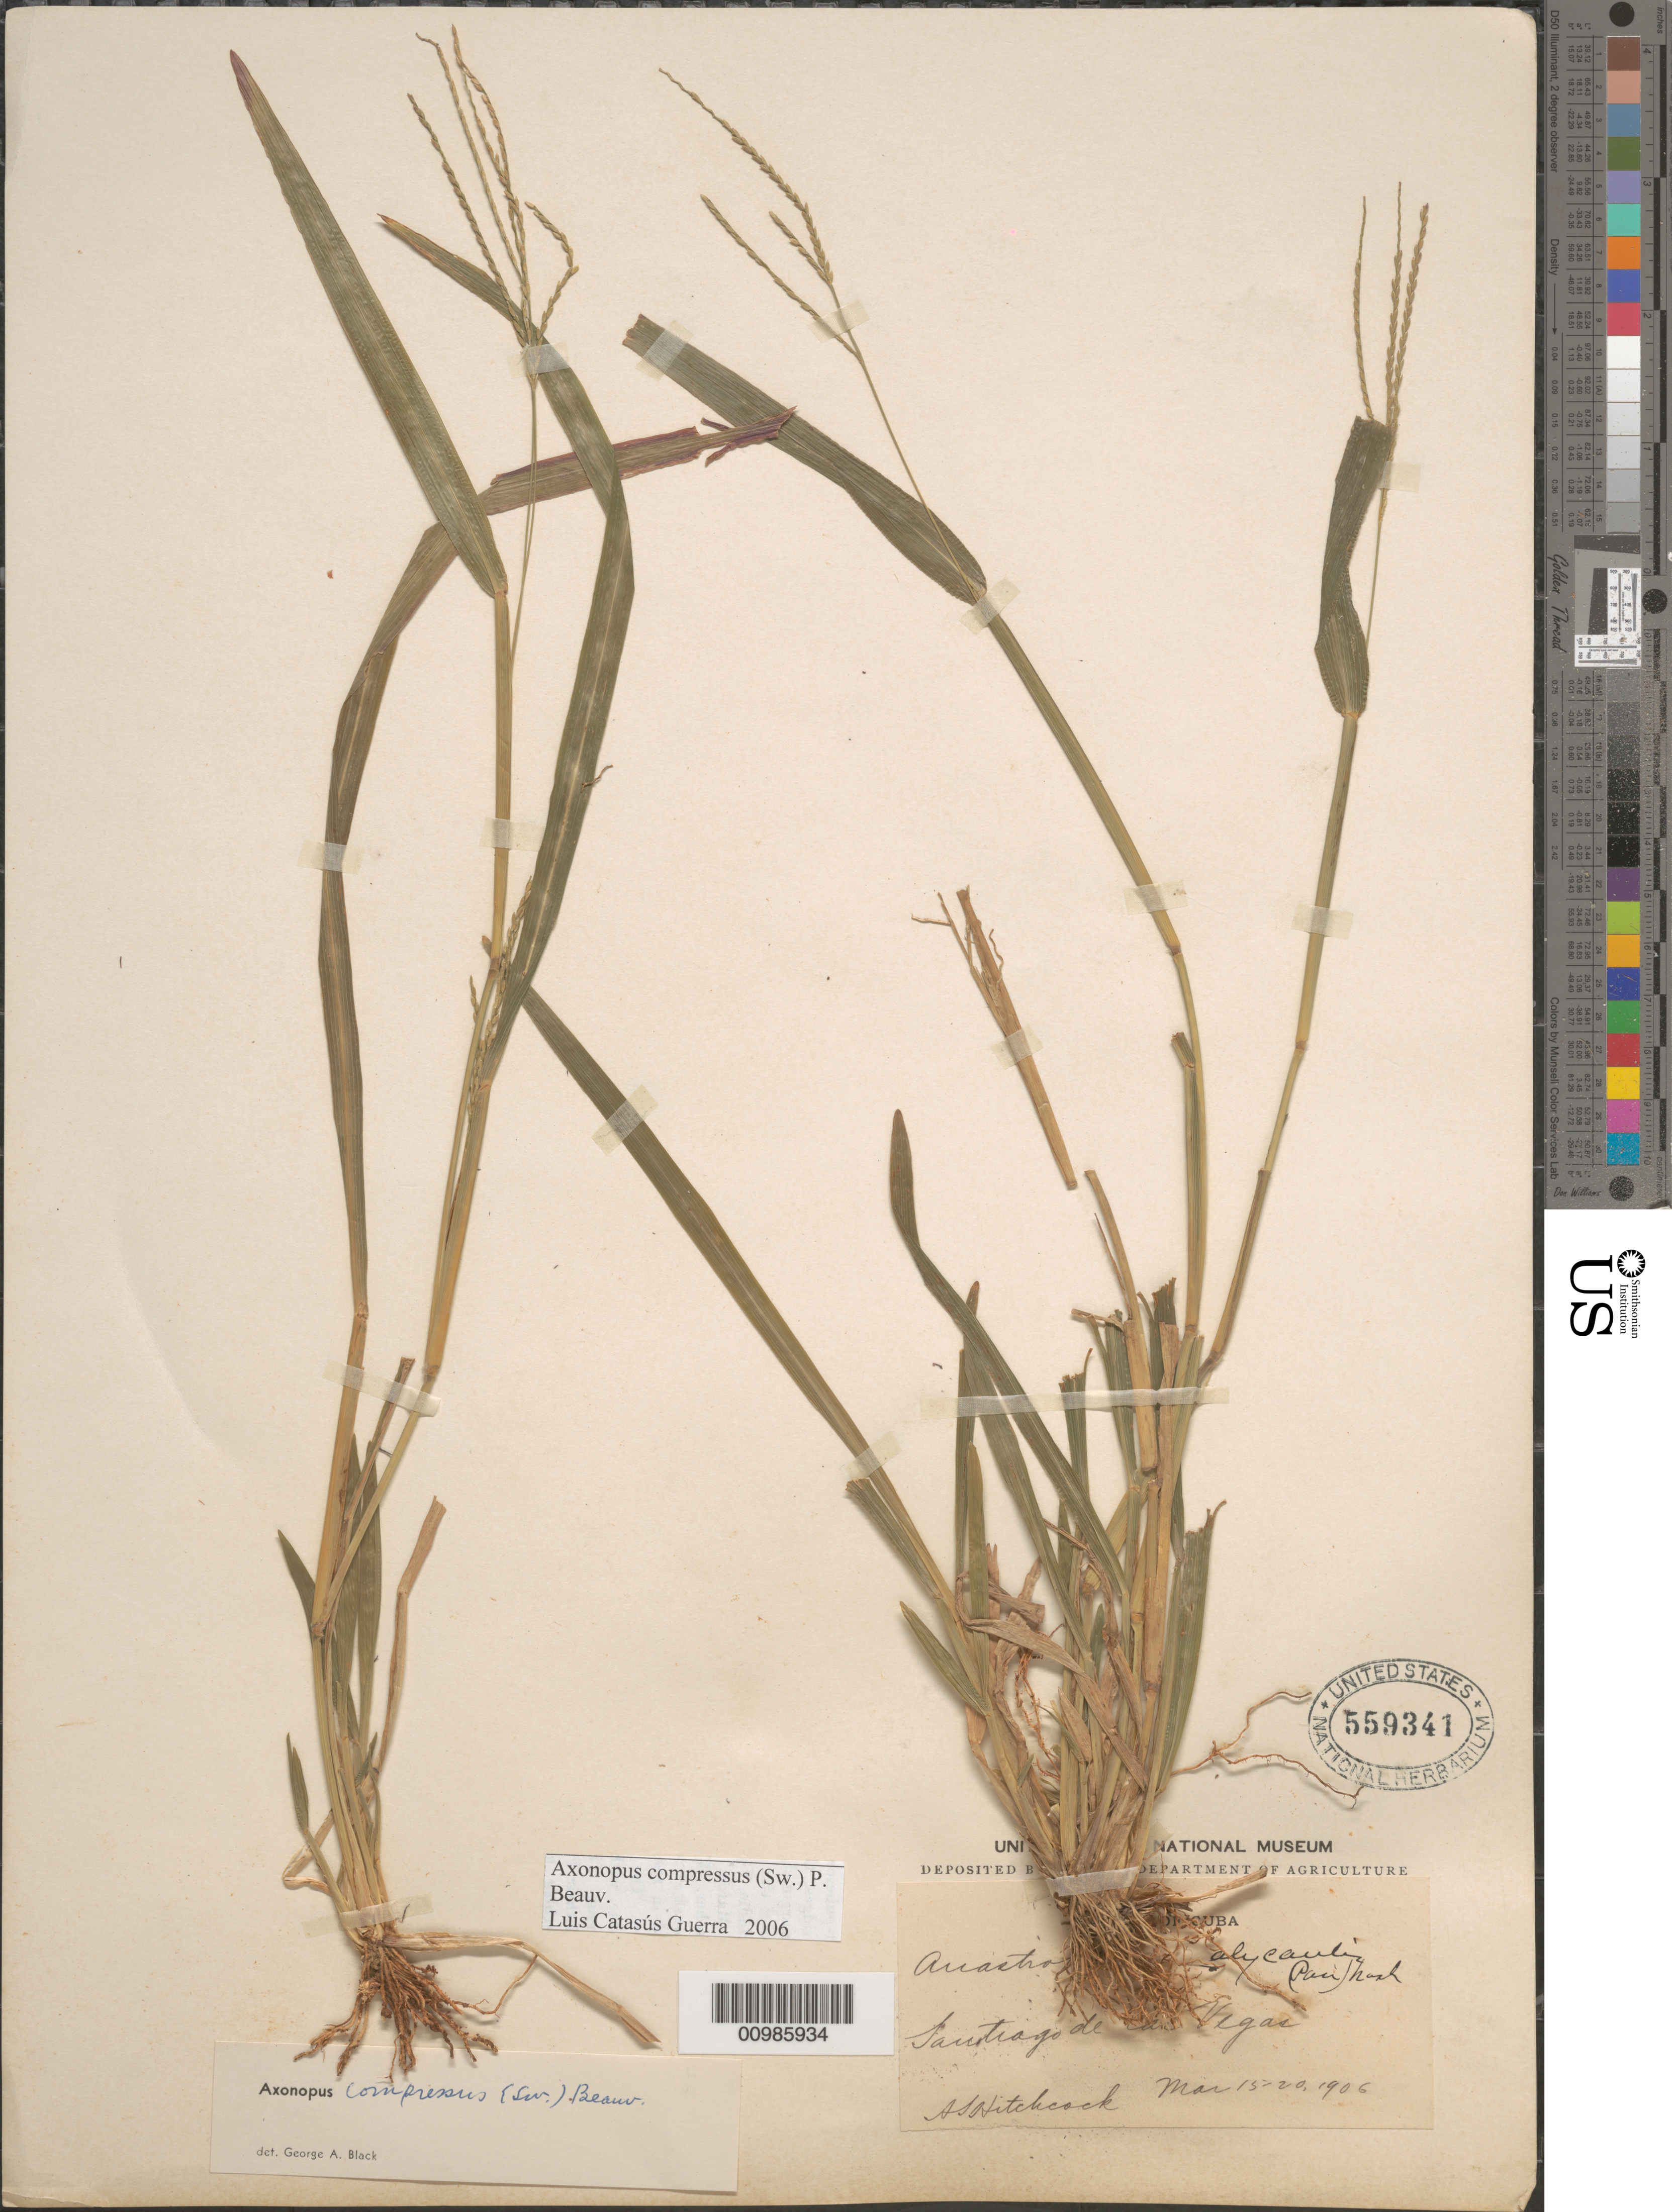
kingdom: Plantae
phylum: Tracheophyta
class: Liliopsida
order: Poales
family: Poaceae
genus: Axonopus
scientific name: Axonopus compressus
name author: (Sw.) P. Beauv.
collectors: A. S. Hitchcock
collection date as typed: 15 Mar 1906 to20 Mar 1906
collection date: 1906-03-15/1906-03-20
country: Cuba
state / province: La Habana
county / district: Municipio Boyeros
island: Cuba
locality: Santiago de las Vegas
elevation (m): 97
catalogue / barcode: US 559341